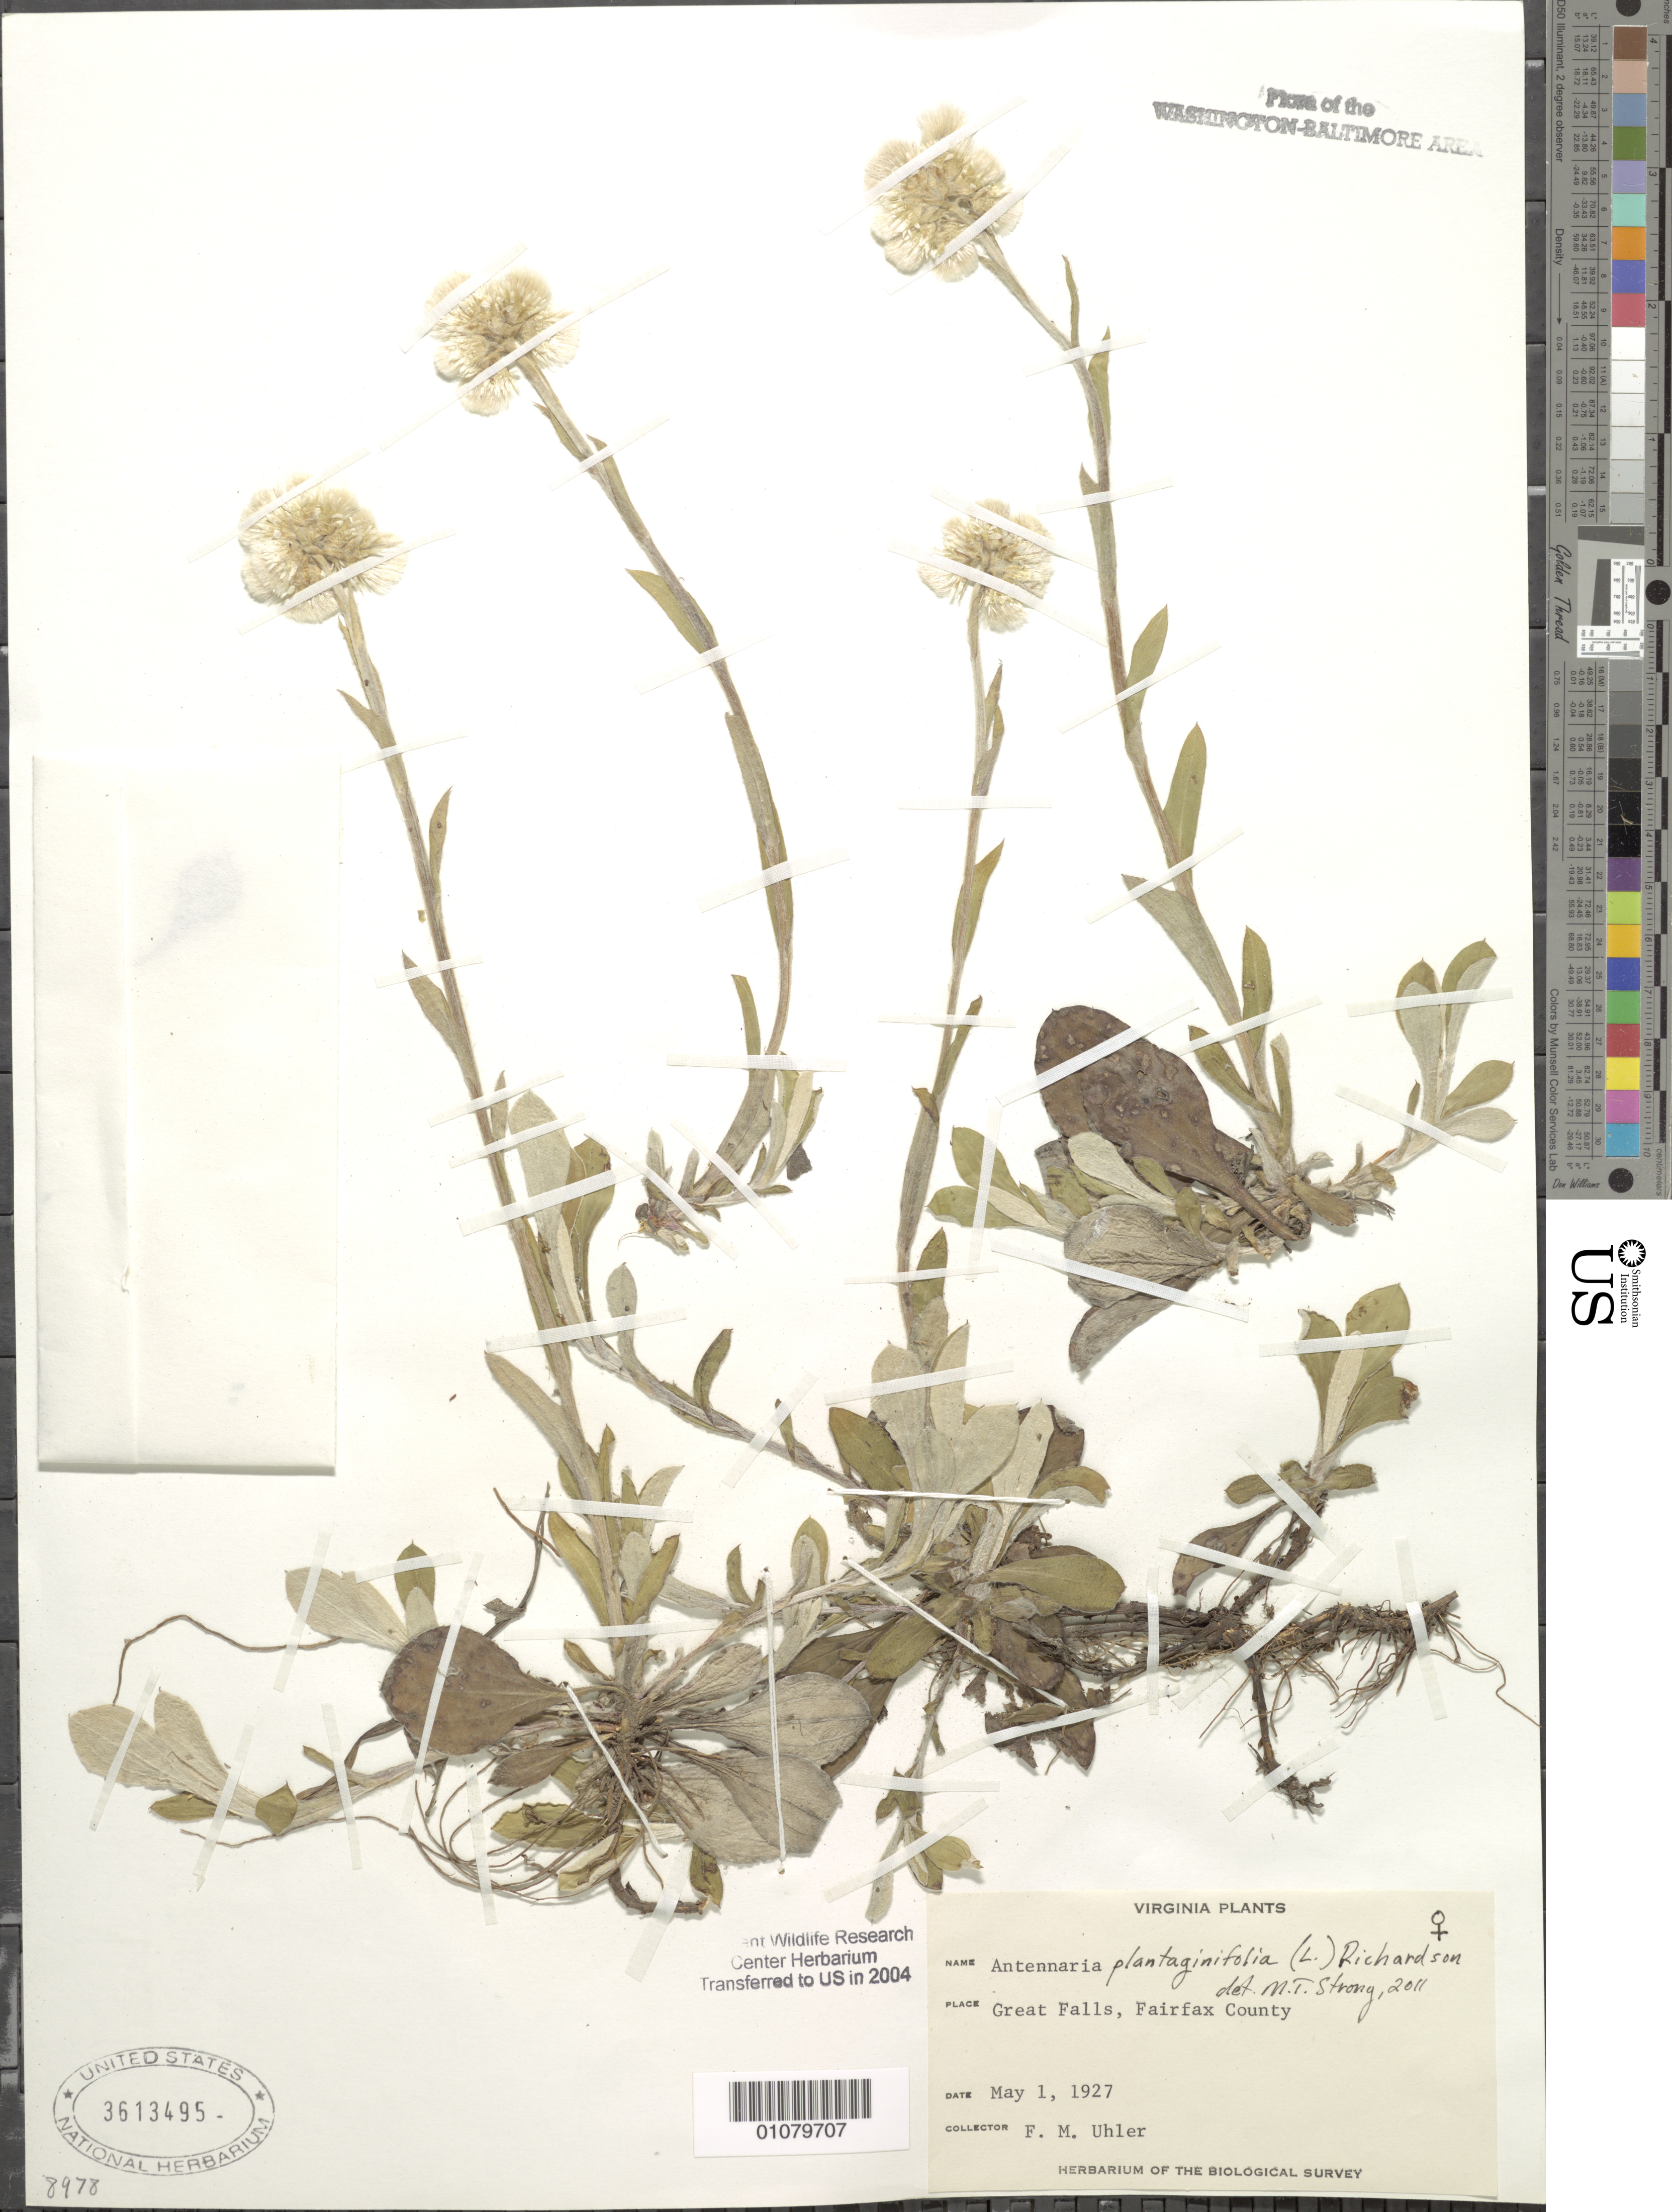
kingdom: Plantae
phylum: Tracheophyta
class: Magnoliopsida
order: Asterales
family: Asteraceae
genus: Antennaria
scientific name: Antennaria plantaginifolia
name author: (L.) Richardson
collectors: F. M. Uhler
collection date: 1927-05-01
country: United States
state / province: Virginia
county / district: Fairfax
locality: Great Falls.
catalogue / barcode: US 3613495